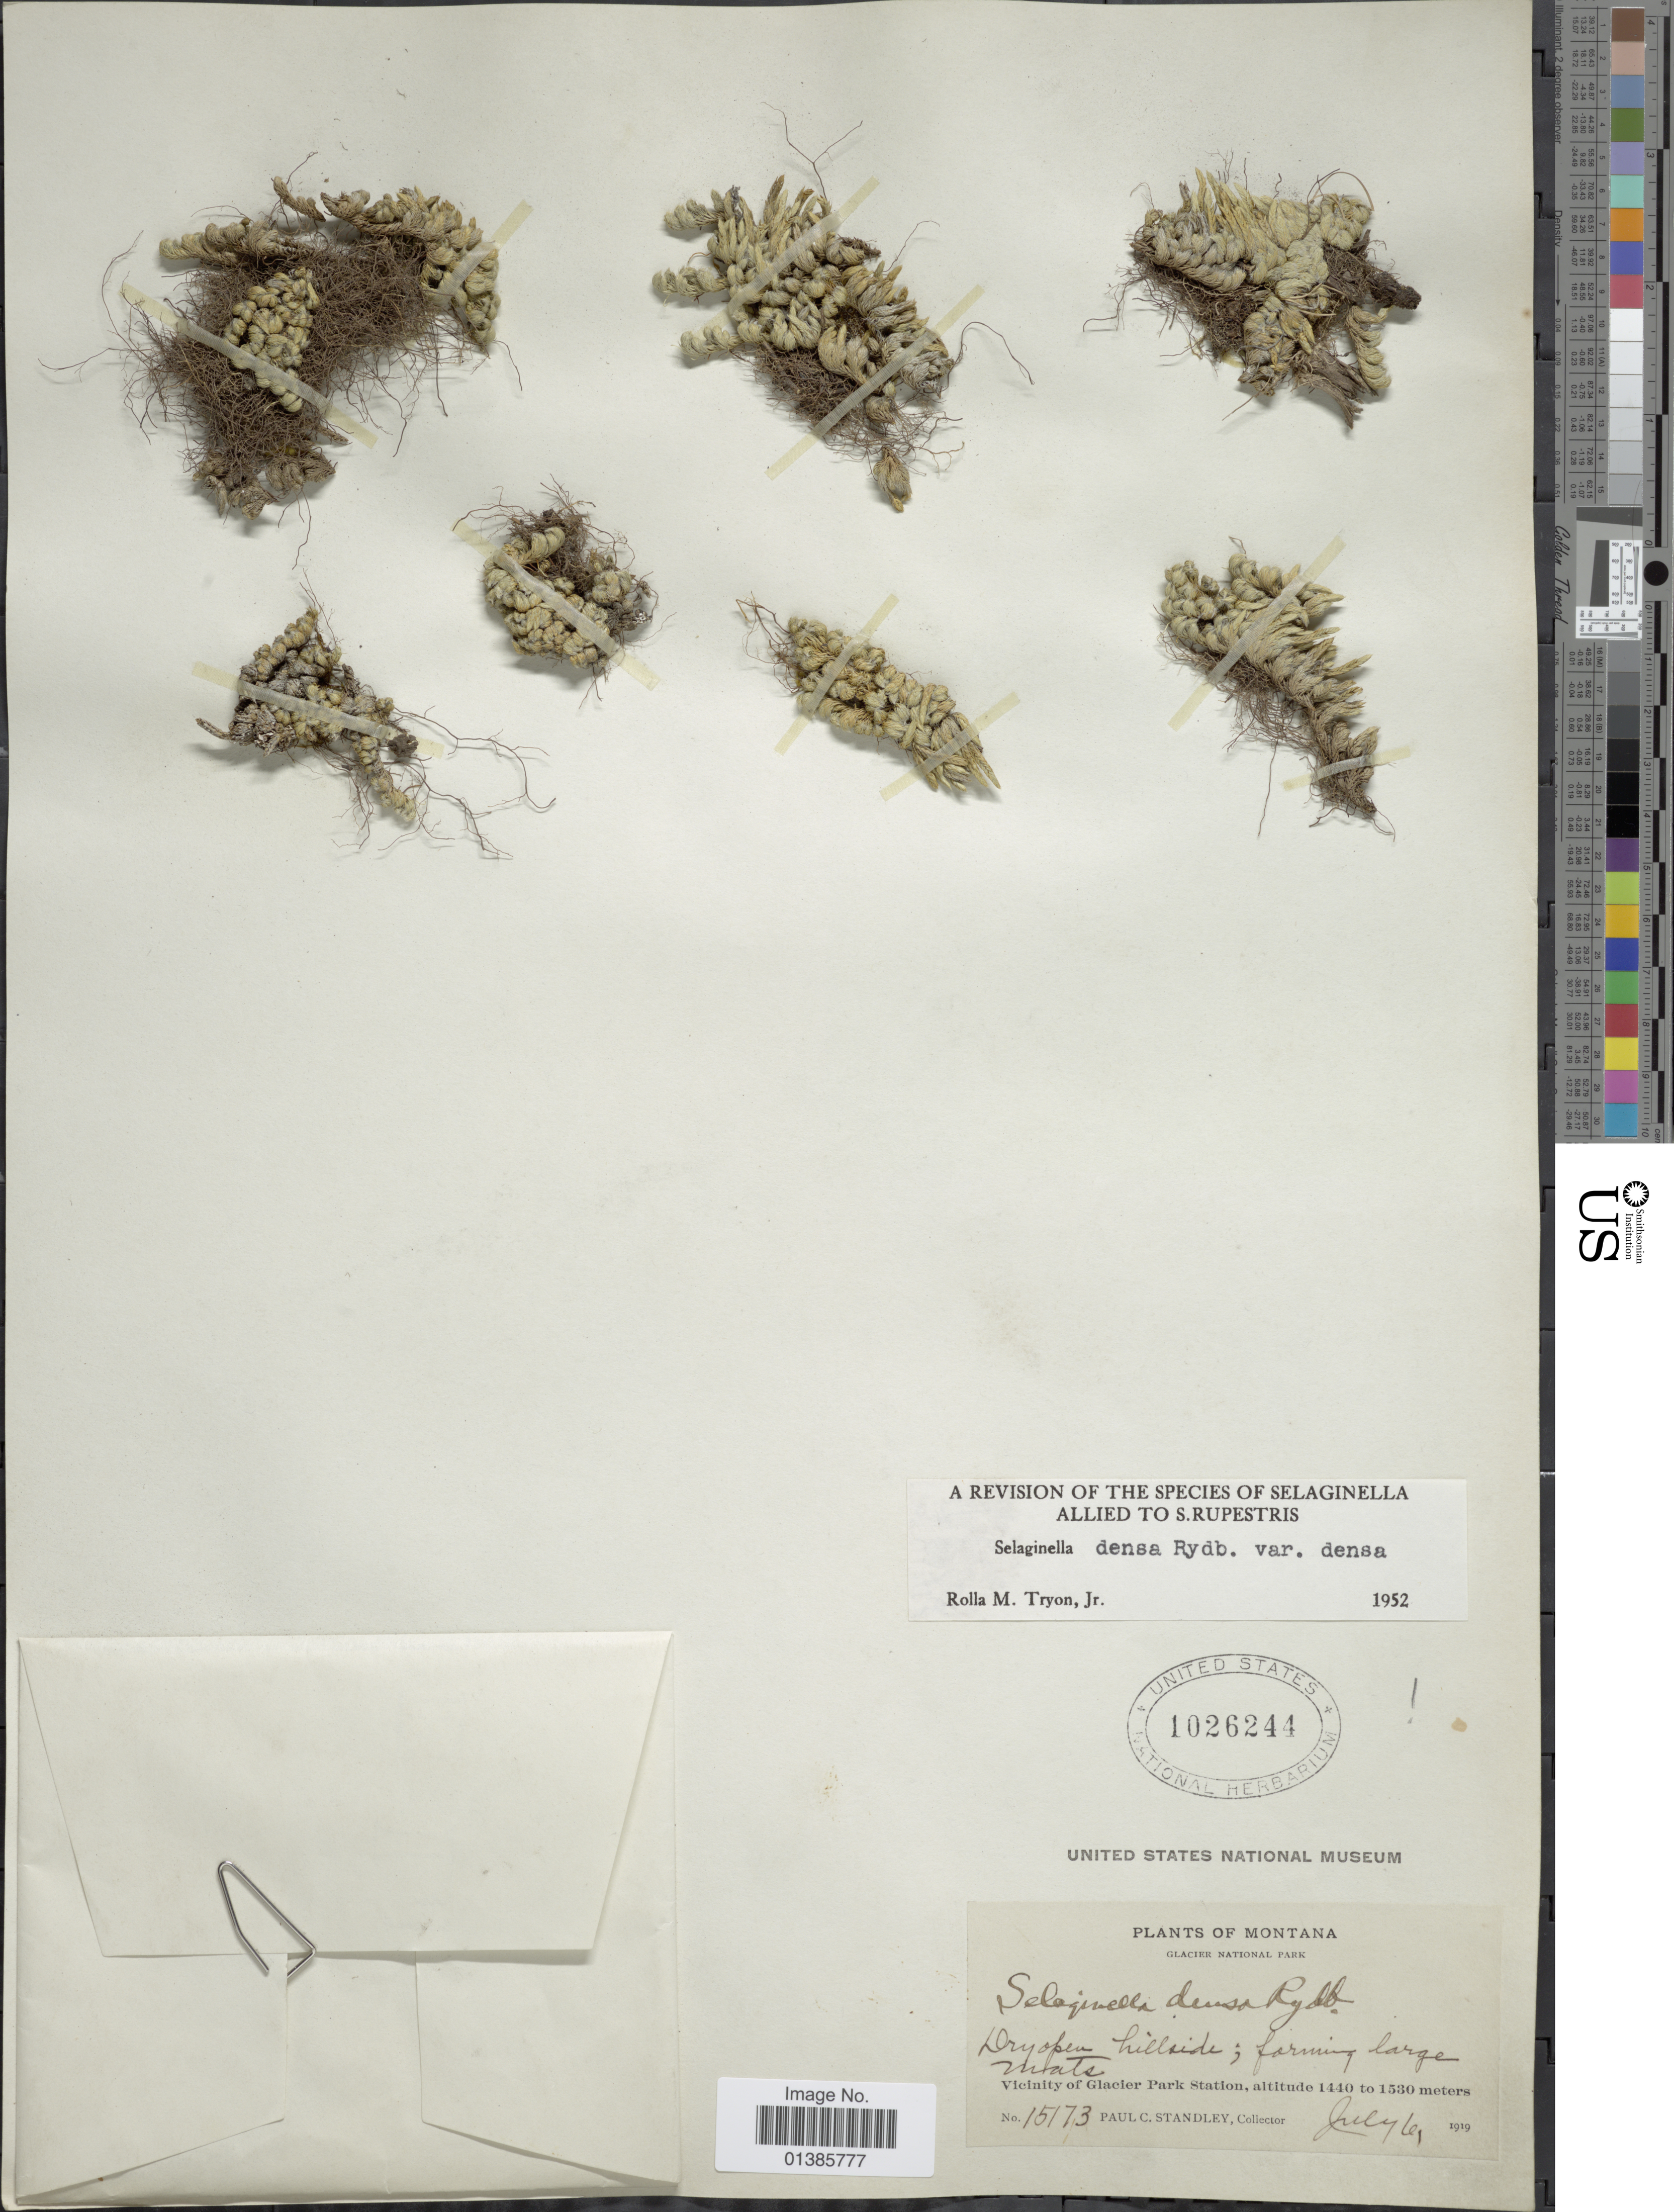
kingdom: Plantae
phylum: Tracheophyta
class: Lycopodiopsida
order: Selaginellales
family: Selaginellaceae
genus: Selaginella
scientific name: Selaginella densa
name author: Rydb.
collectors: P. C. Standley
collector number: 15173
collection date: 1919-07-06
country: United States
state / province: Montana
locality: Glacier National Park. Vicinity of Glacier Park Station.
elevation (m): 1440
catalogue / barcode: US 1026244